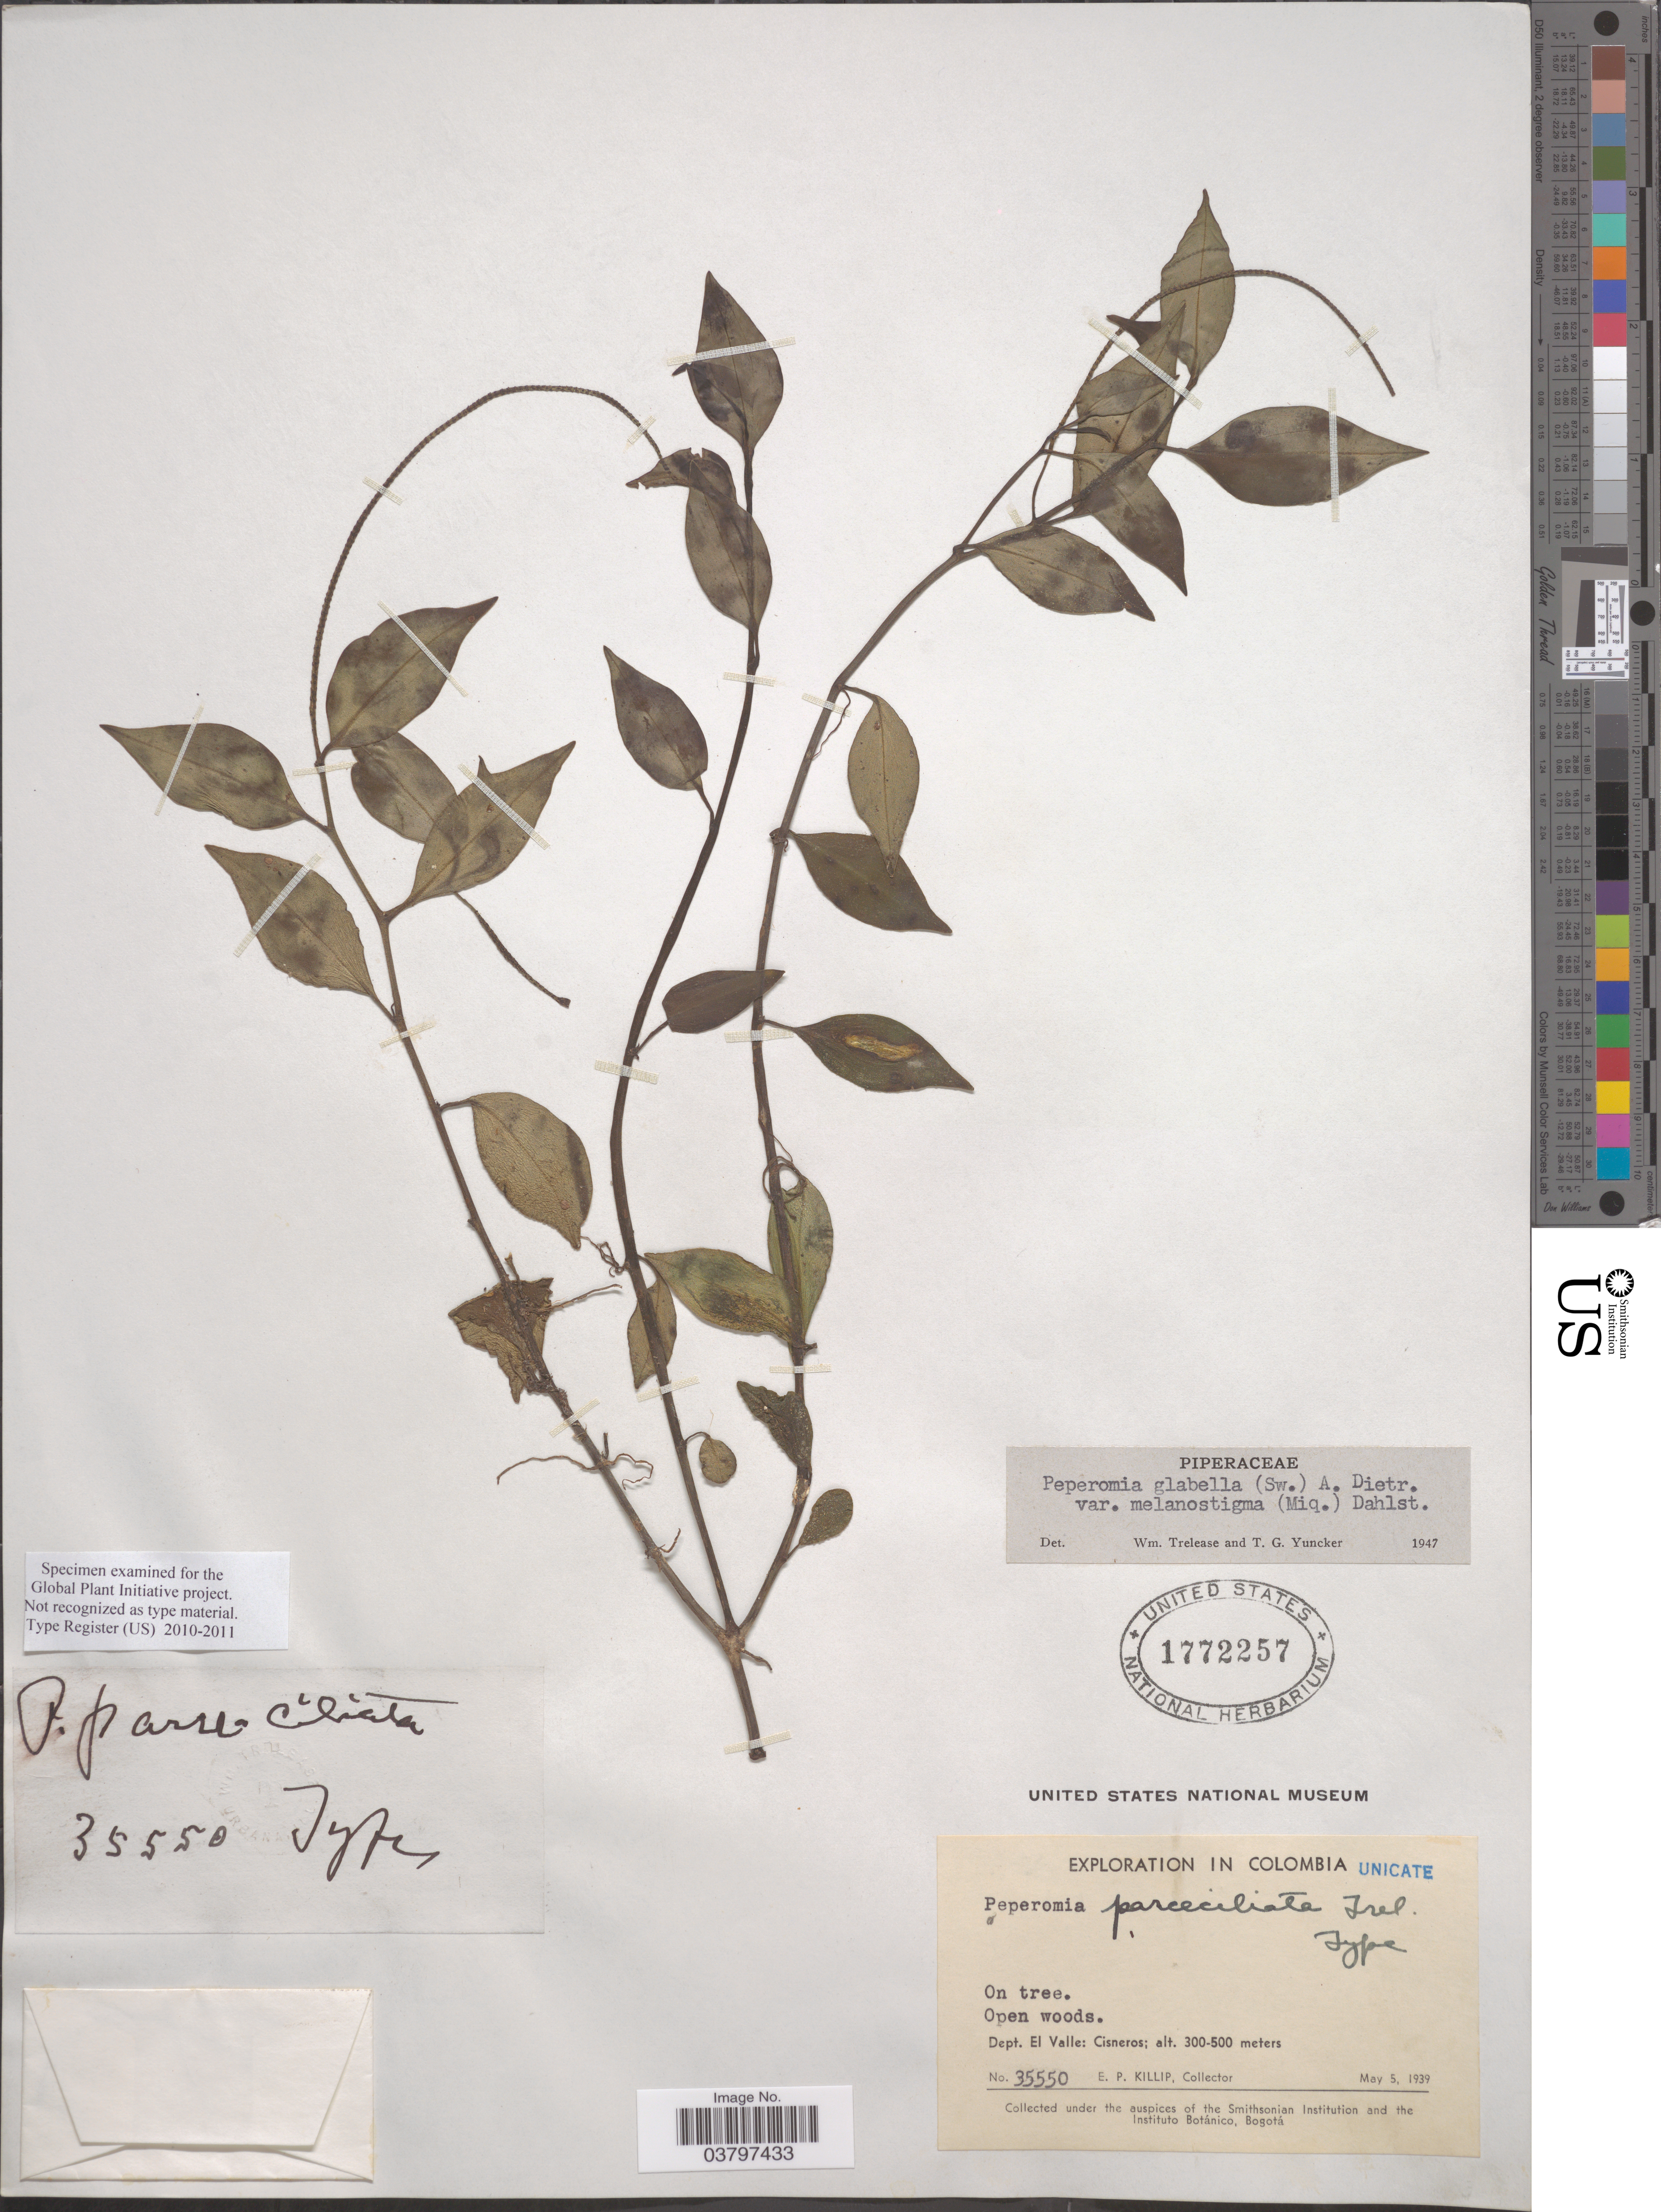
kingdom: Plantae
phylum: Tracheophyta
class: Magnoliopsida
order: Piperales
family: Piperaceae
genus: Peperomia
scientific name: Peperomia glabella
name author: (Sw.) A. Dietr.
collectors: E. P. Killip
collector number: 35550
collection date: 1939-05-05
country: Colombia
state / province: Valle del Cauca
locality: Dept. El Valle: Cisneros.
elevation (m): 300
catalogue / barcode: US 1772257